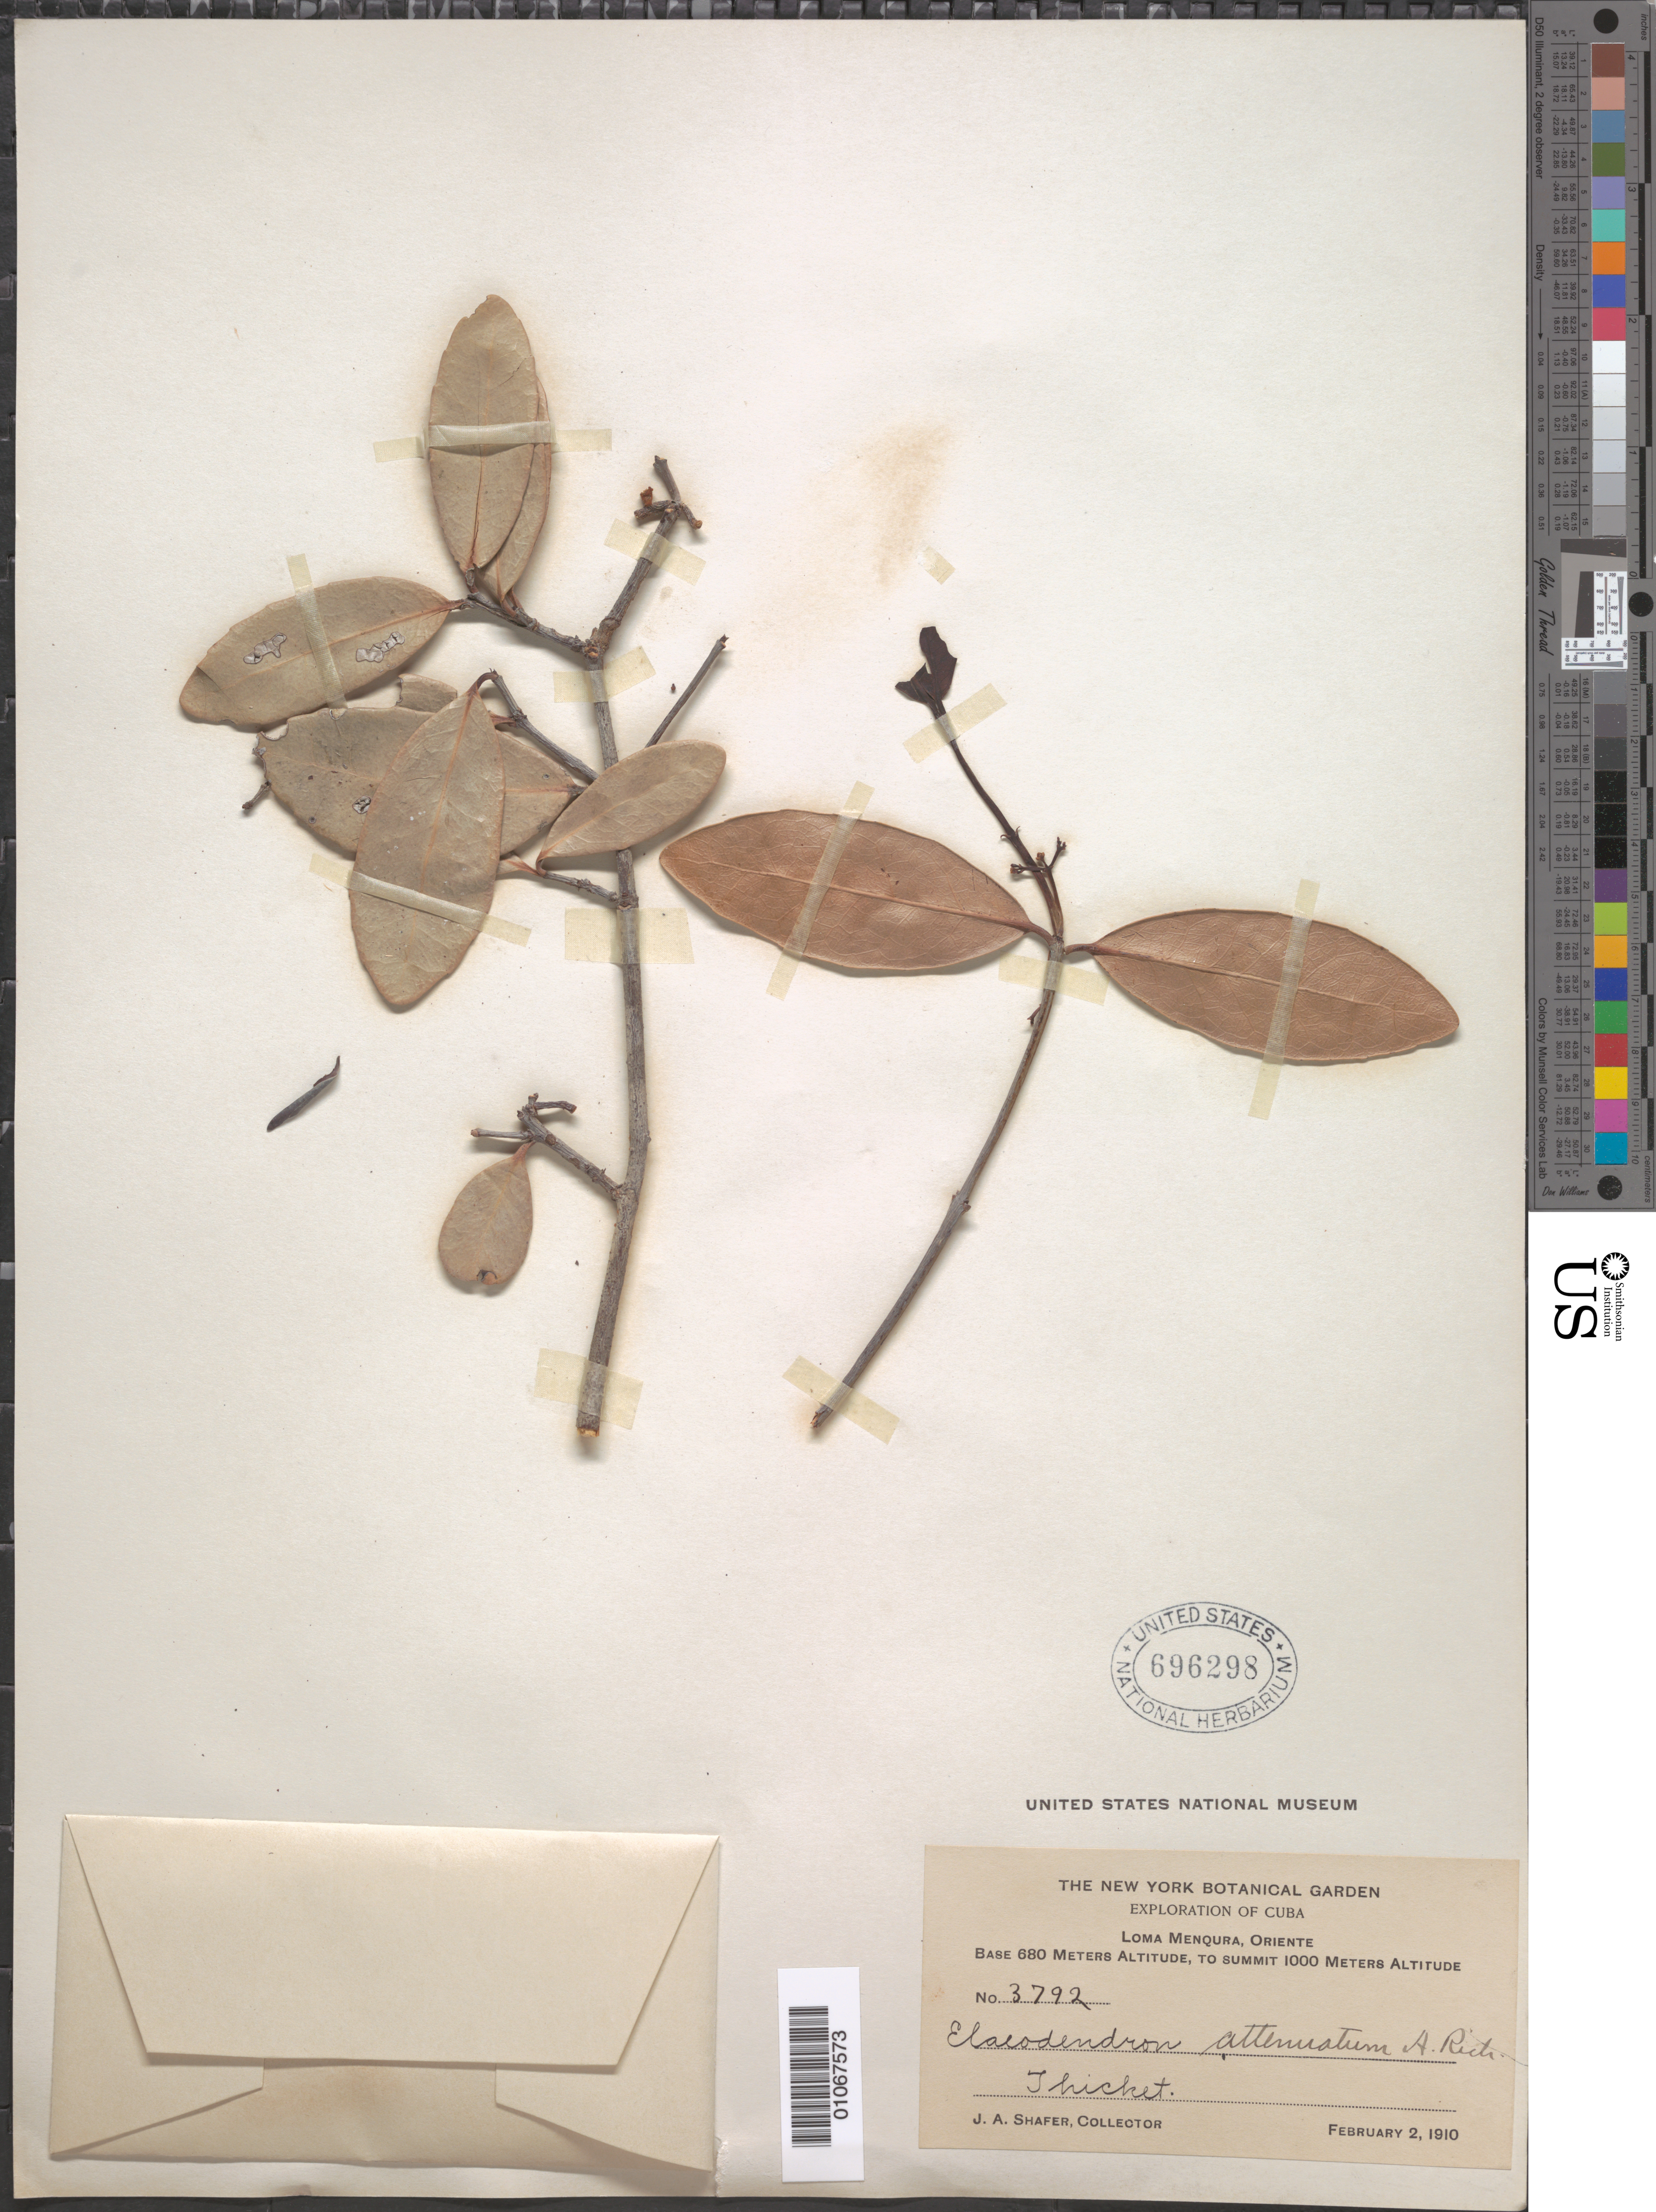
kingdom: Plantae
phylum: Tracheophyta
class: Magnoliopsida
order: Celastrales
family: Celastraceae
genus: Elaeodendron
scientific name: Elaeodendron attenuatum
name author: A. Rich.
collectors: J. A. Shafer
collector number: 3792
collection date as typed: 02 Jan 1910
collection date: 1910-01-02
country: Cuba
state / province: Oriente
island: Cuba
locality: Loma Menquira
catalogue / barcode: US 696298